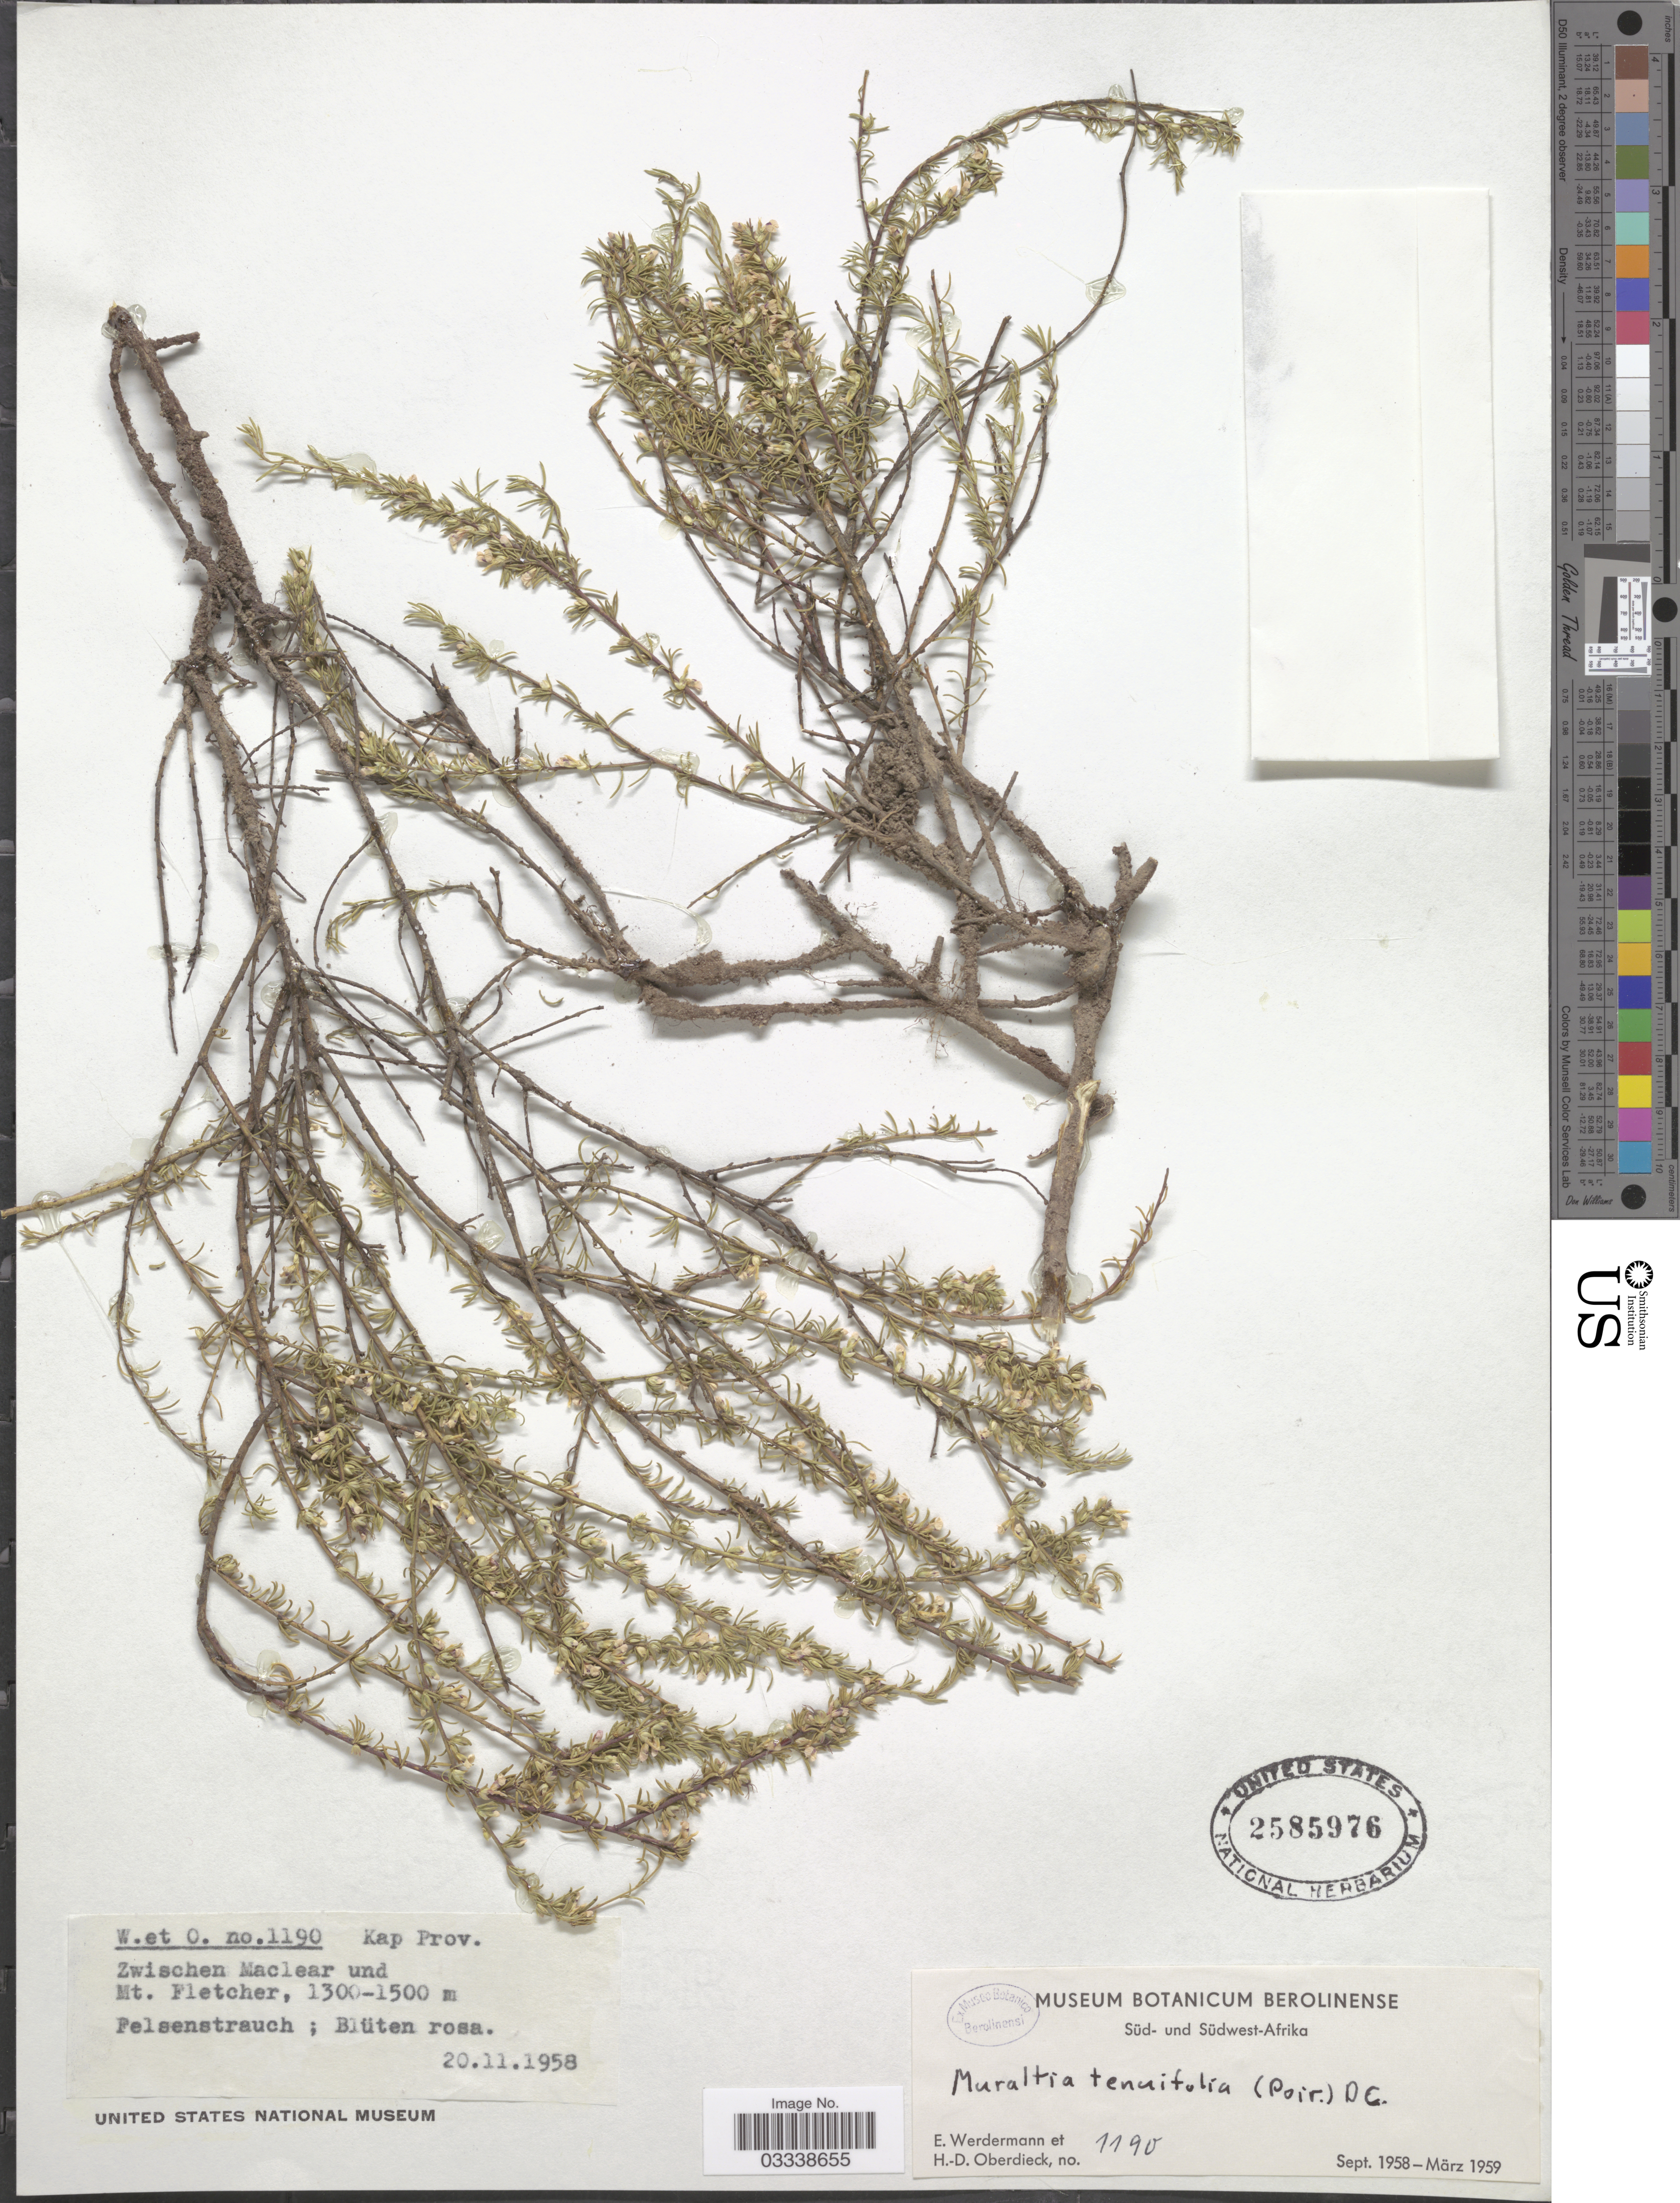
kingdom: Plantae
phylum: Tracheophyta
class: Magnoliopsida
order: Fabales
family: Polygalaceae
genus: Muraltia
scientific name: Muraltia tenuifolia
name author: DC.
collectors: E. Werdermann & H. Oberdieck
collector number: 1190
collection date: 1958-11-20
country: South Africa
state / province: Eastern Cape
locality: Kap Prov. Zwischen Maclear und Mt. Fletcher.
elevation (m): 1300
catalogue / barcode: US 2585976